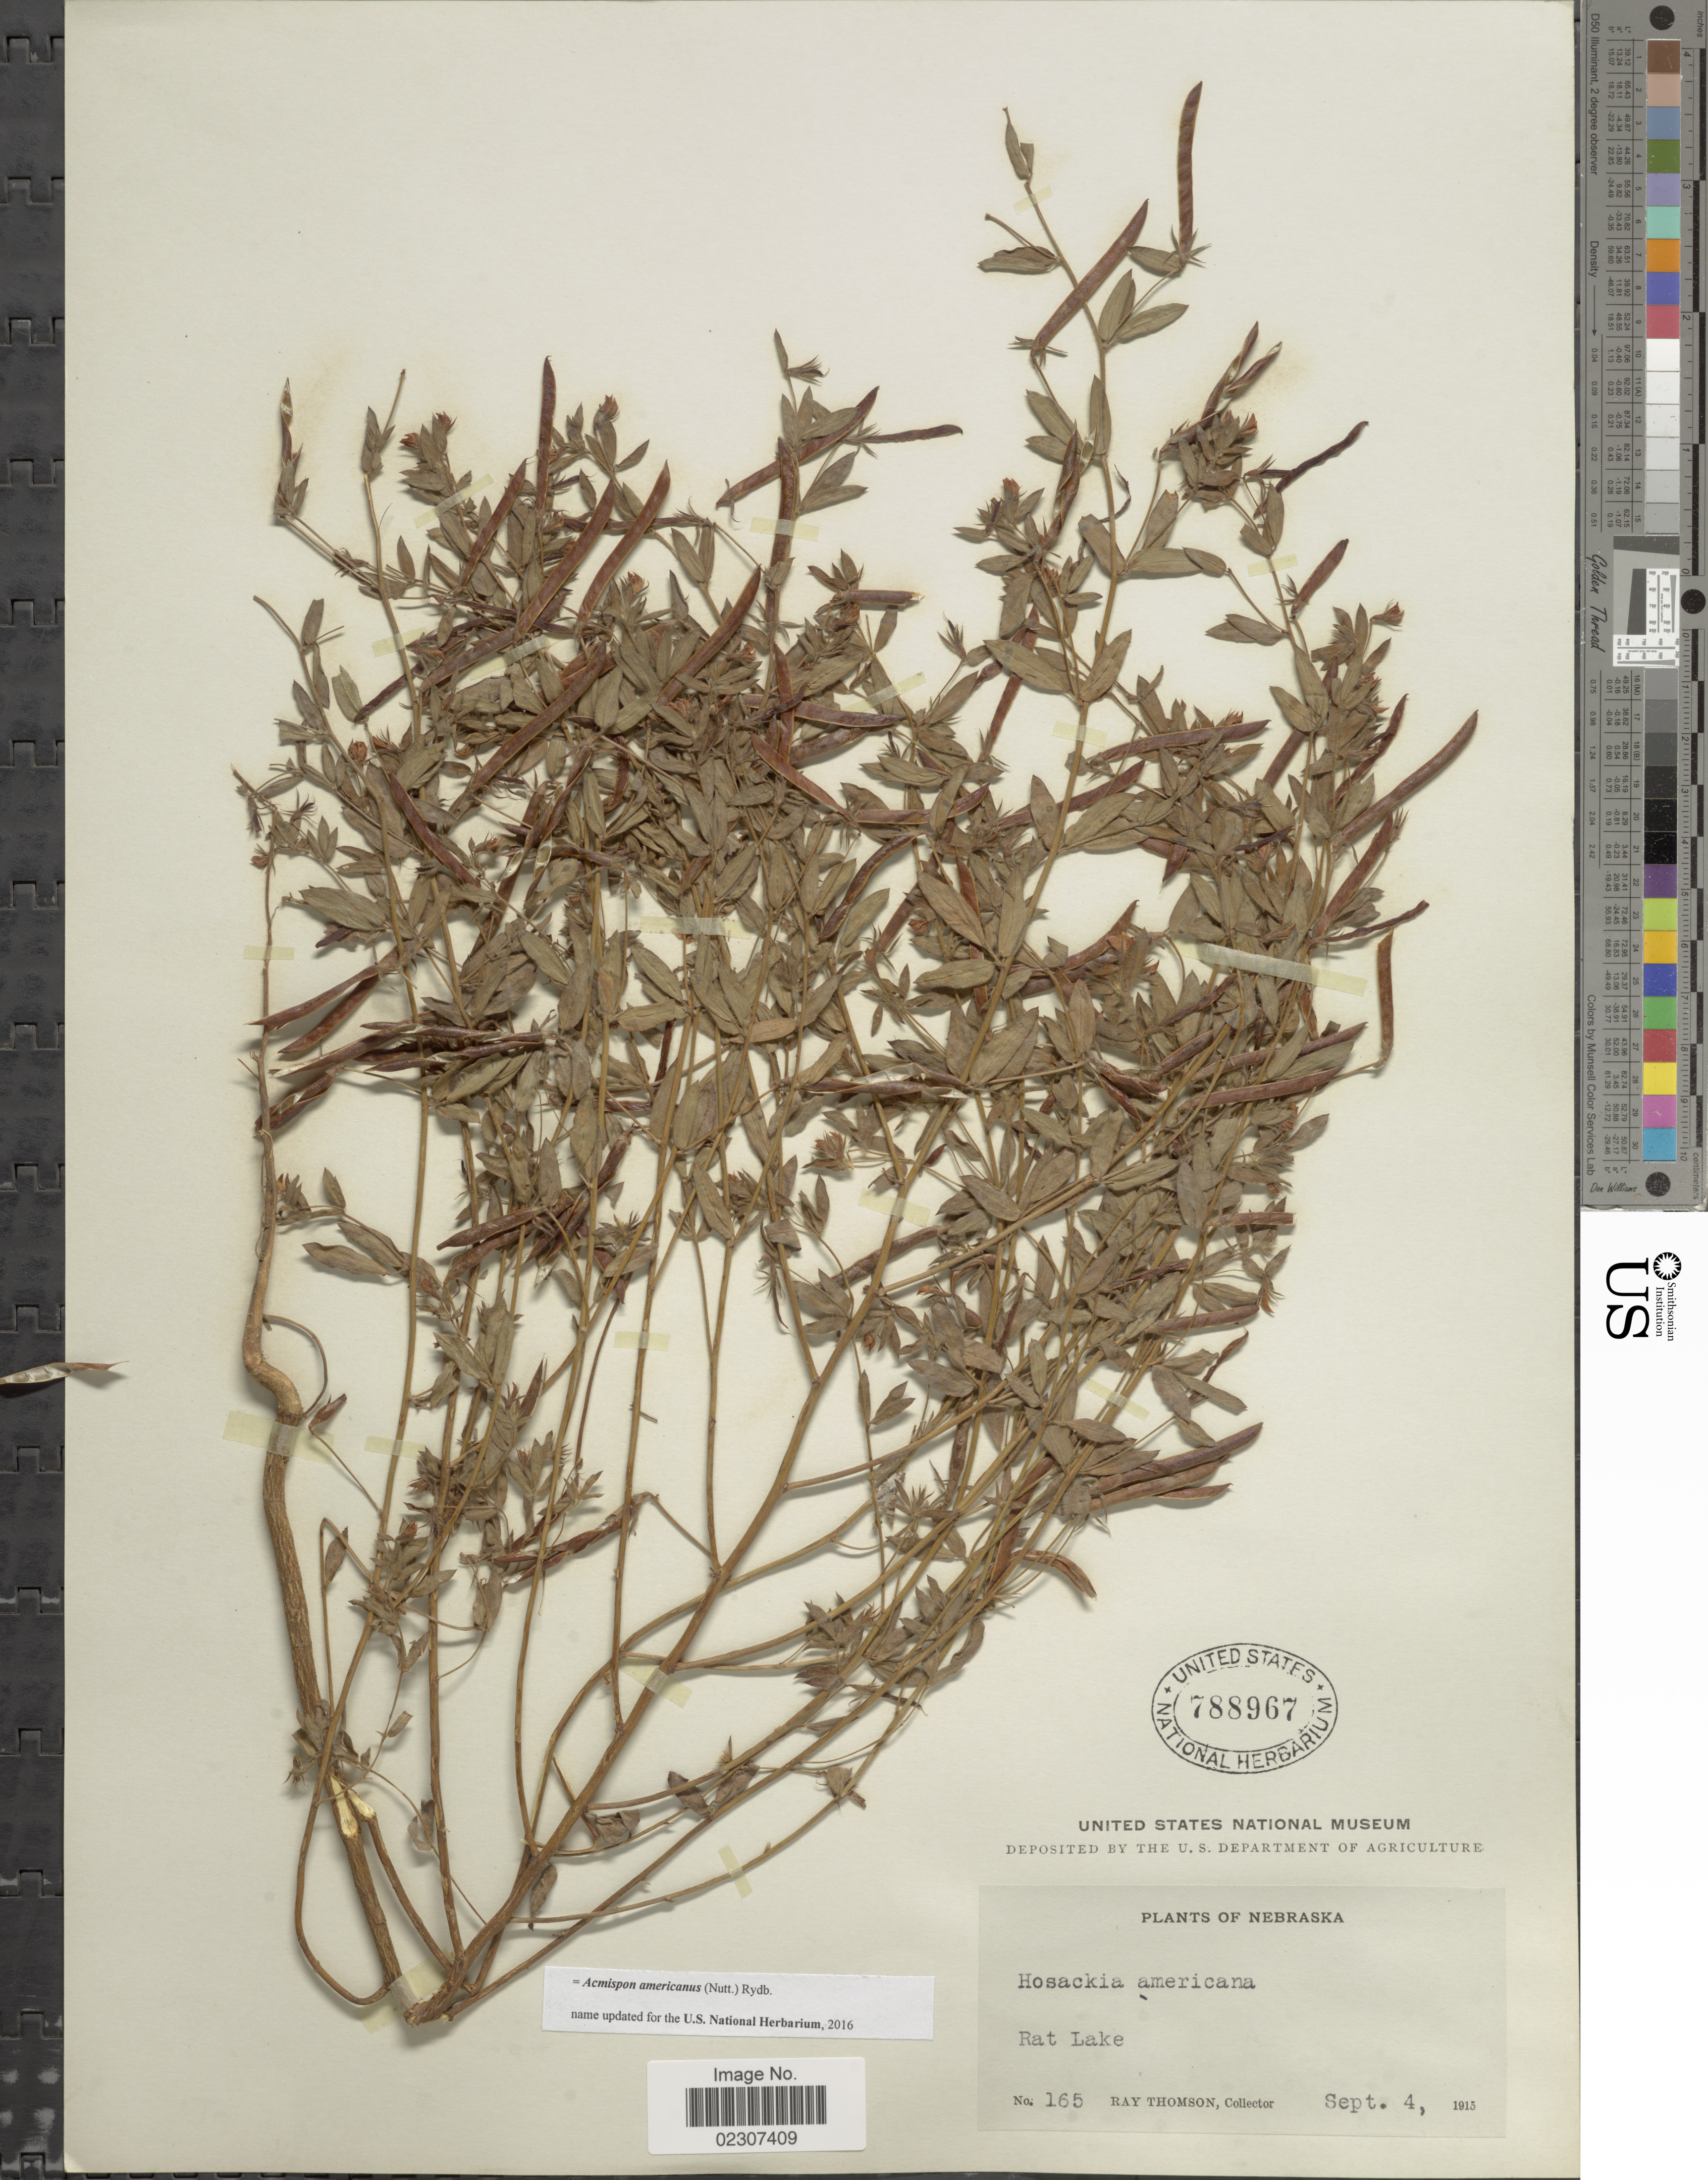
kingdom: Plantae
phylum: Tracheophyta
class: Magnoliopsida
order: Fabales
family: Fabaceae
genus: Acmispon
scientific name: Acmispon americanus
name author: (Nutt.) Rydb.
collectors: R. Thomson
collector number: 165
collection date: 1915-09-04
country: United States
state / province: Nebraska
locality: Nebraska, Rat Lake.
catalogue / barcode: US 788967